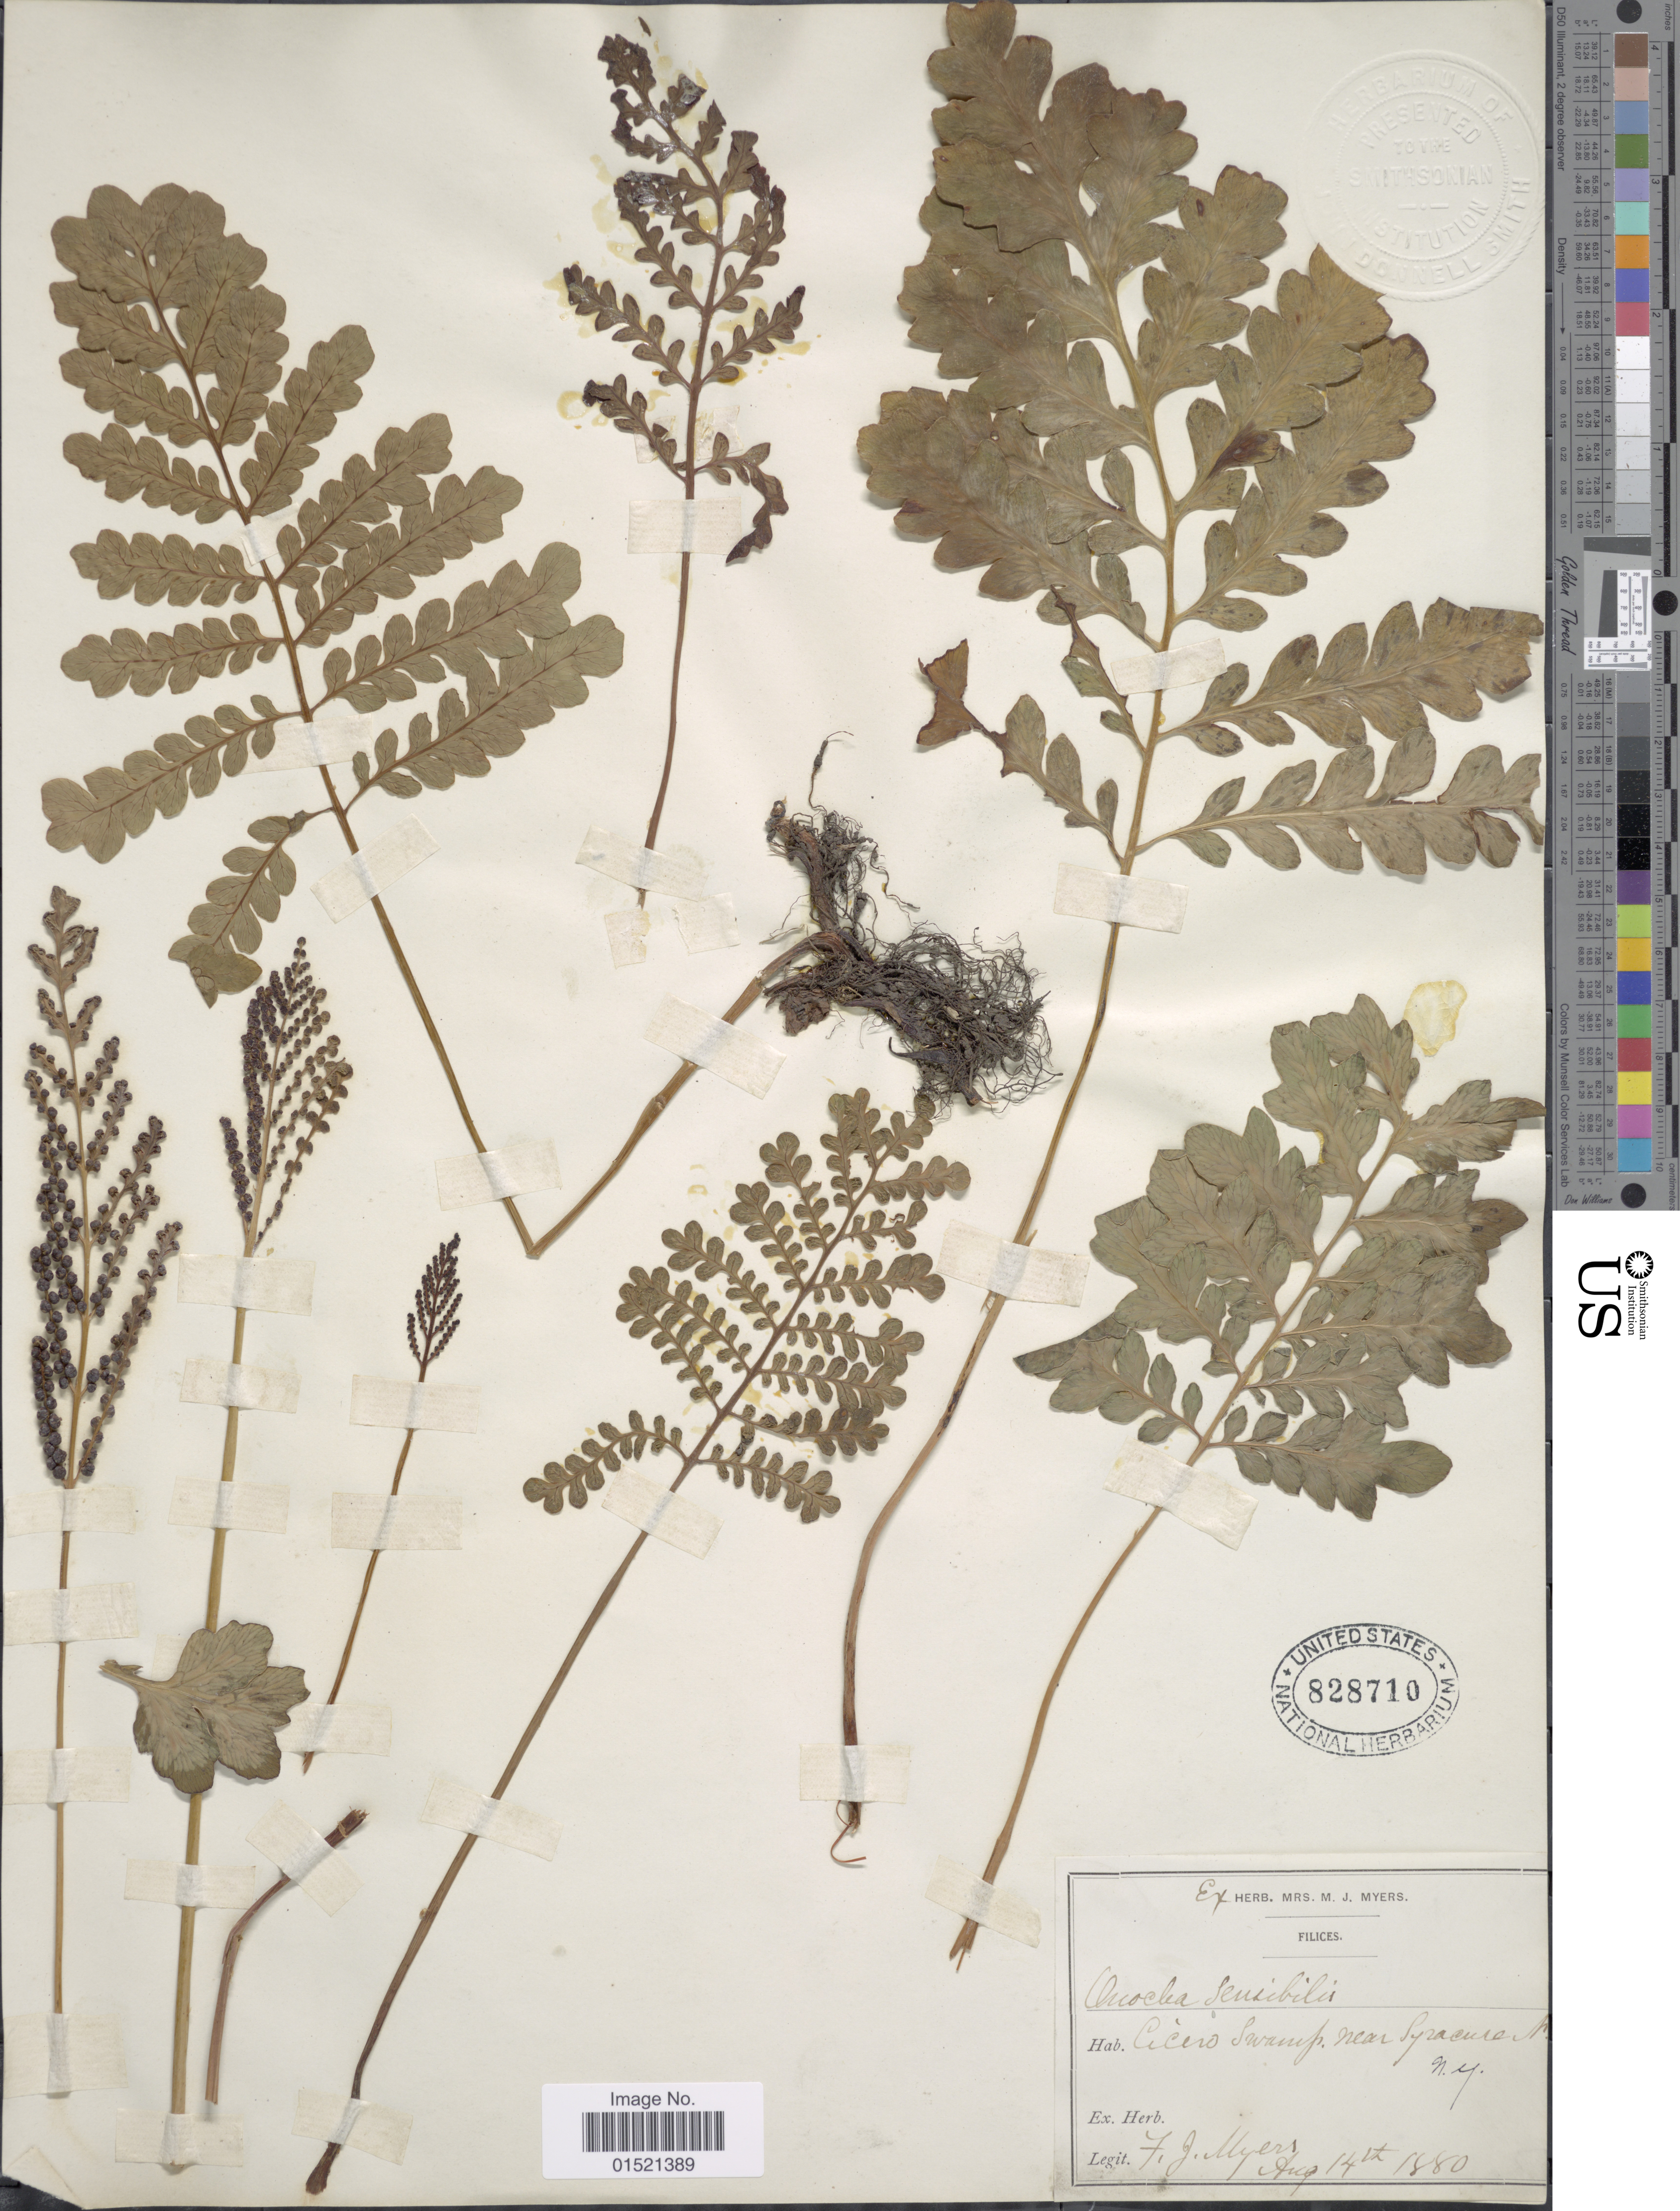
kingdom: Plantae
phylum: Tracheophyta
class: Polypodiopsida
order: Polypodiales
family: Onocleaceae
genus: Onoclea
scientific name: Onoclea sensibilis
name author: L.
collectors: F. Myers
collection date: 1880-08-14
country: United States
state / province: New York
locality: Cicero Swamp near Syracuse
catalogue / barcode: US 828710